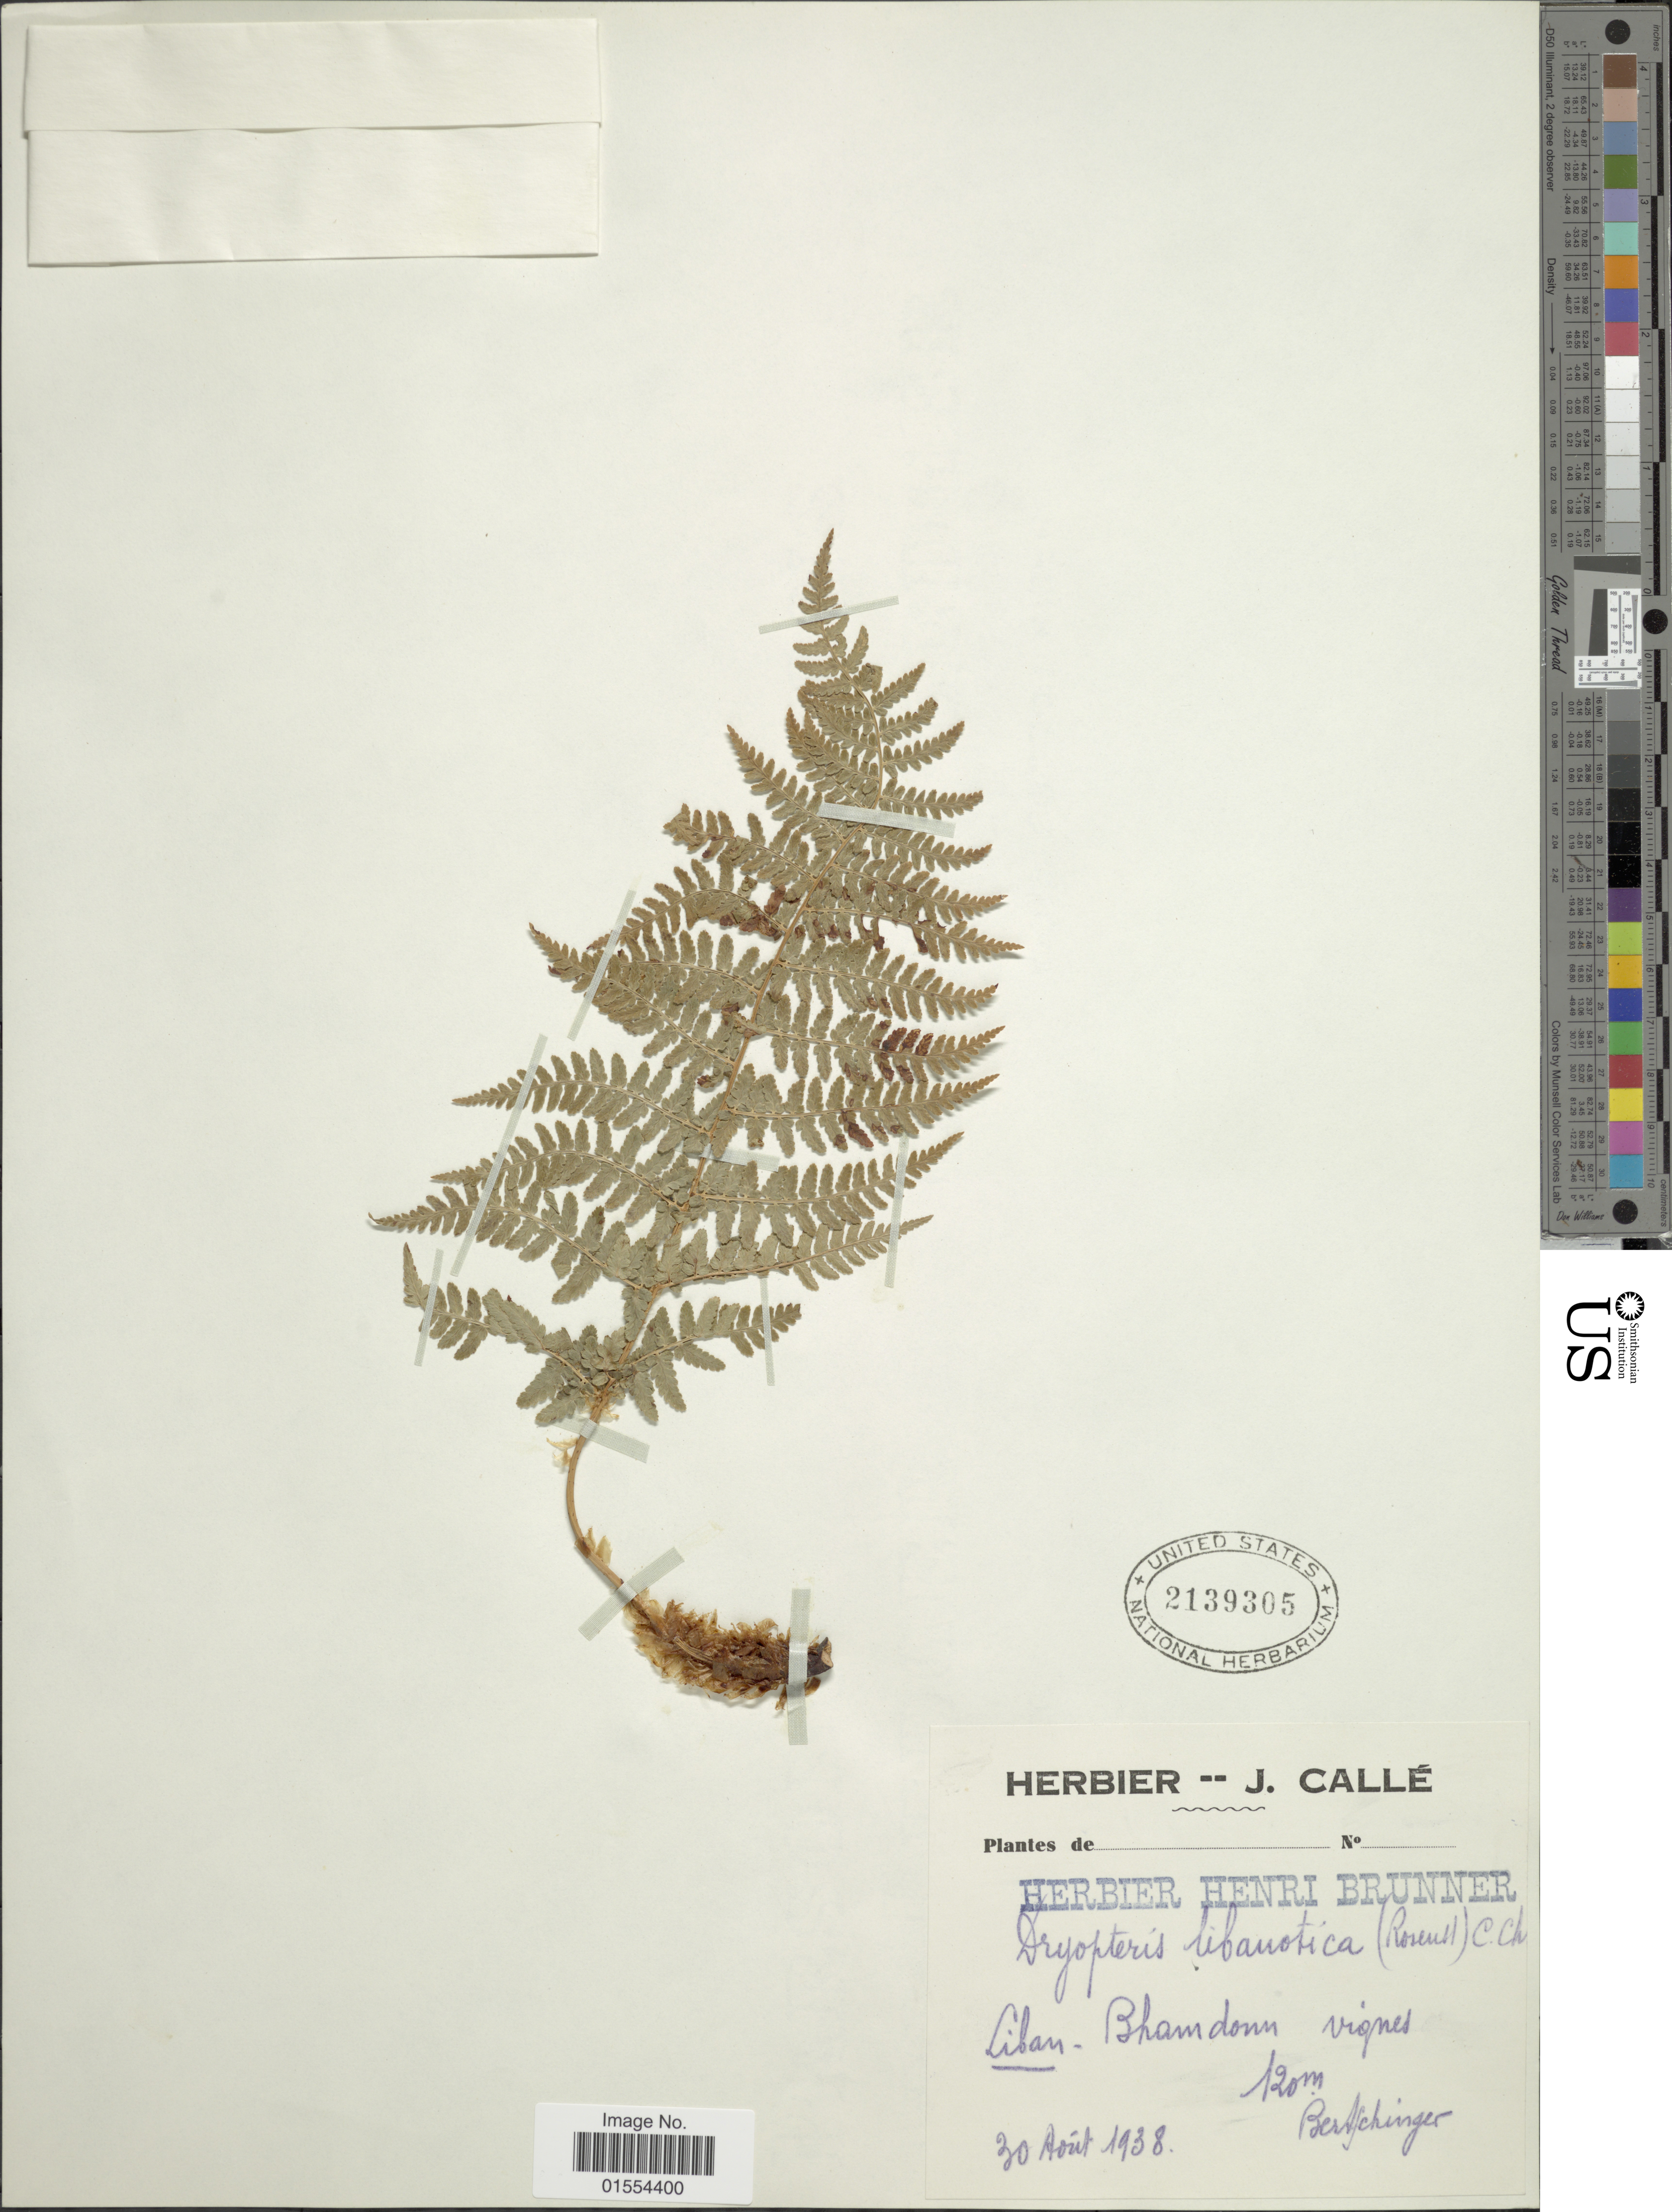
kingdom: Plantae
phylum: Tracheophyta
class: Polypodiopsida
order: Polypodiales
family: Dryopteridaceae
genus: Dryopteris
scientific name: Dryopteris libanotica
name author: (Rosenst.) C. Chr.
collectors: Berstchinger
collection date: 1938-08-30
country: Lebanon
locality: Liban - Bhamdonn vignes. [interpreted]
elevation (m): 120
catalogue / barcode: US 2139305